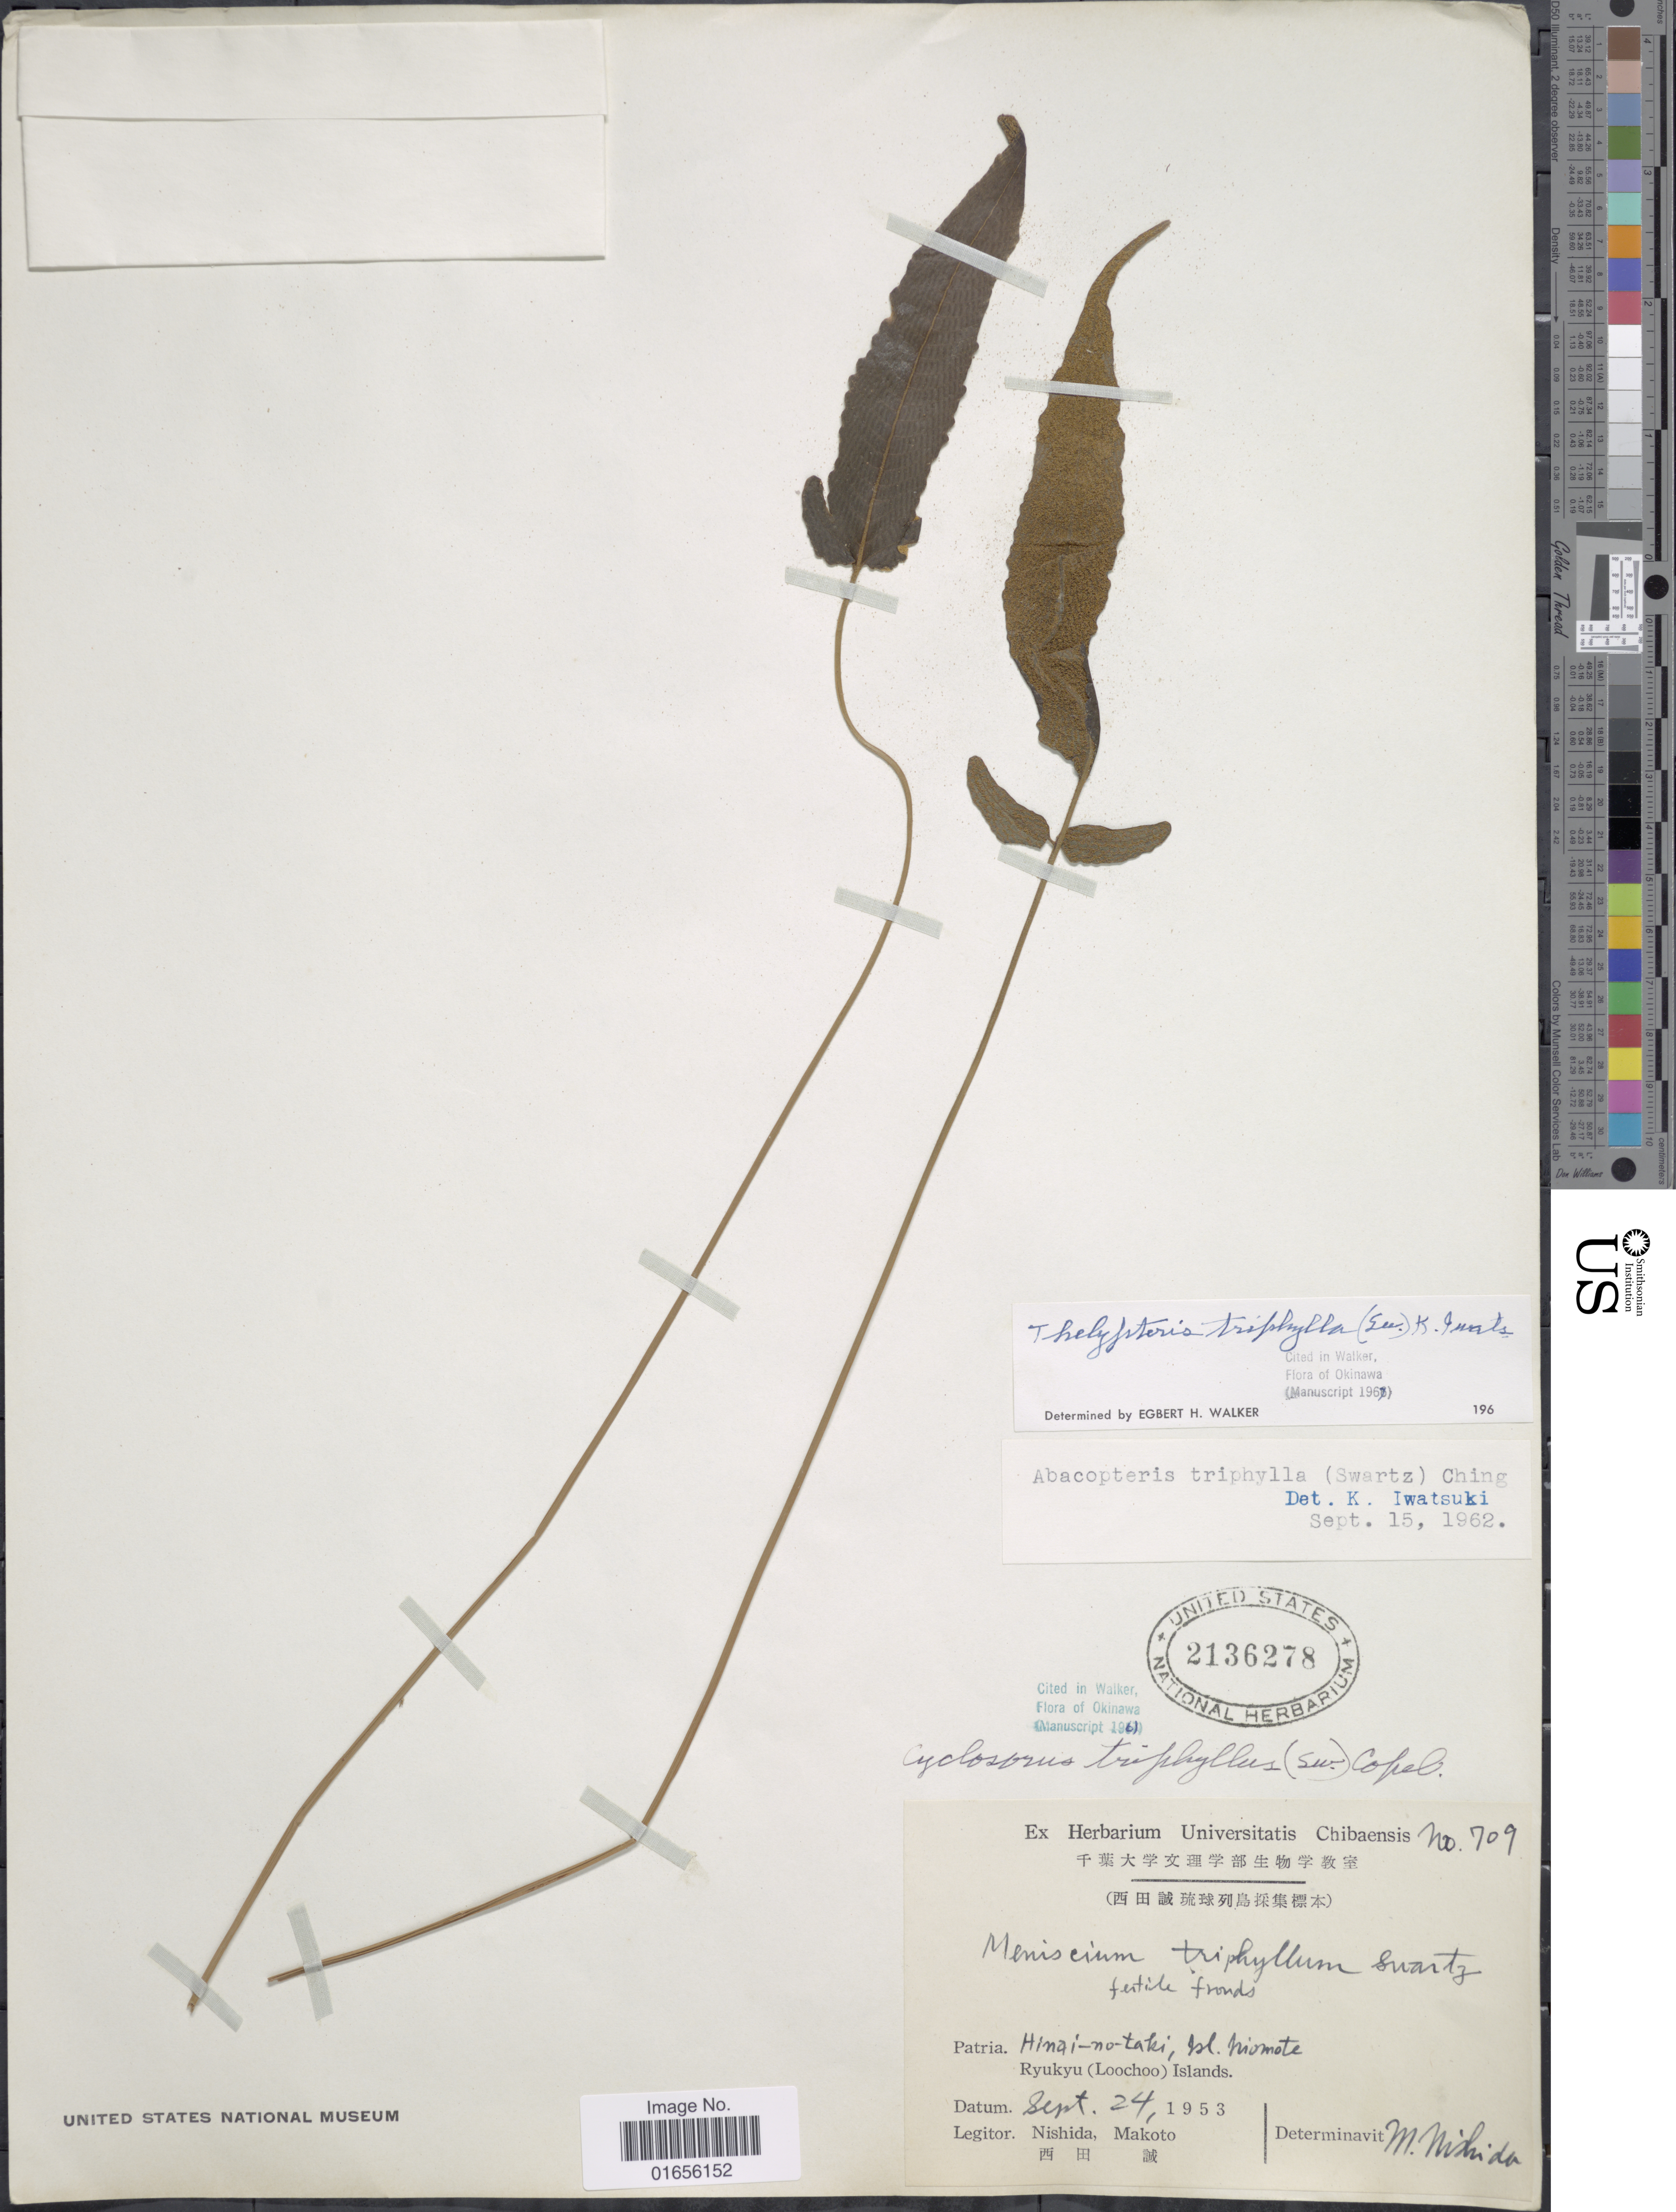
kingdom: Plantae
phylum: Tracheophyta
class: Polypodiopsida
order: Polypodiales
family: Thelypteridaceae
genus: Pronephrium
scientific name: Pronephrium triphyllum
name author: (Sw.) Holttum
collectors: N. Makoto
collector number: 709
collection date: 1953-09-24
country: Japan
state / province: Okinawa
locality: Hinai-no-taki, Isl. Iriomote. Ryukyu (Loochoo) Islands.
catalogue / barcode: US 2136278